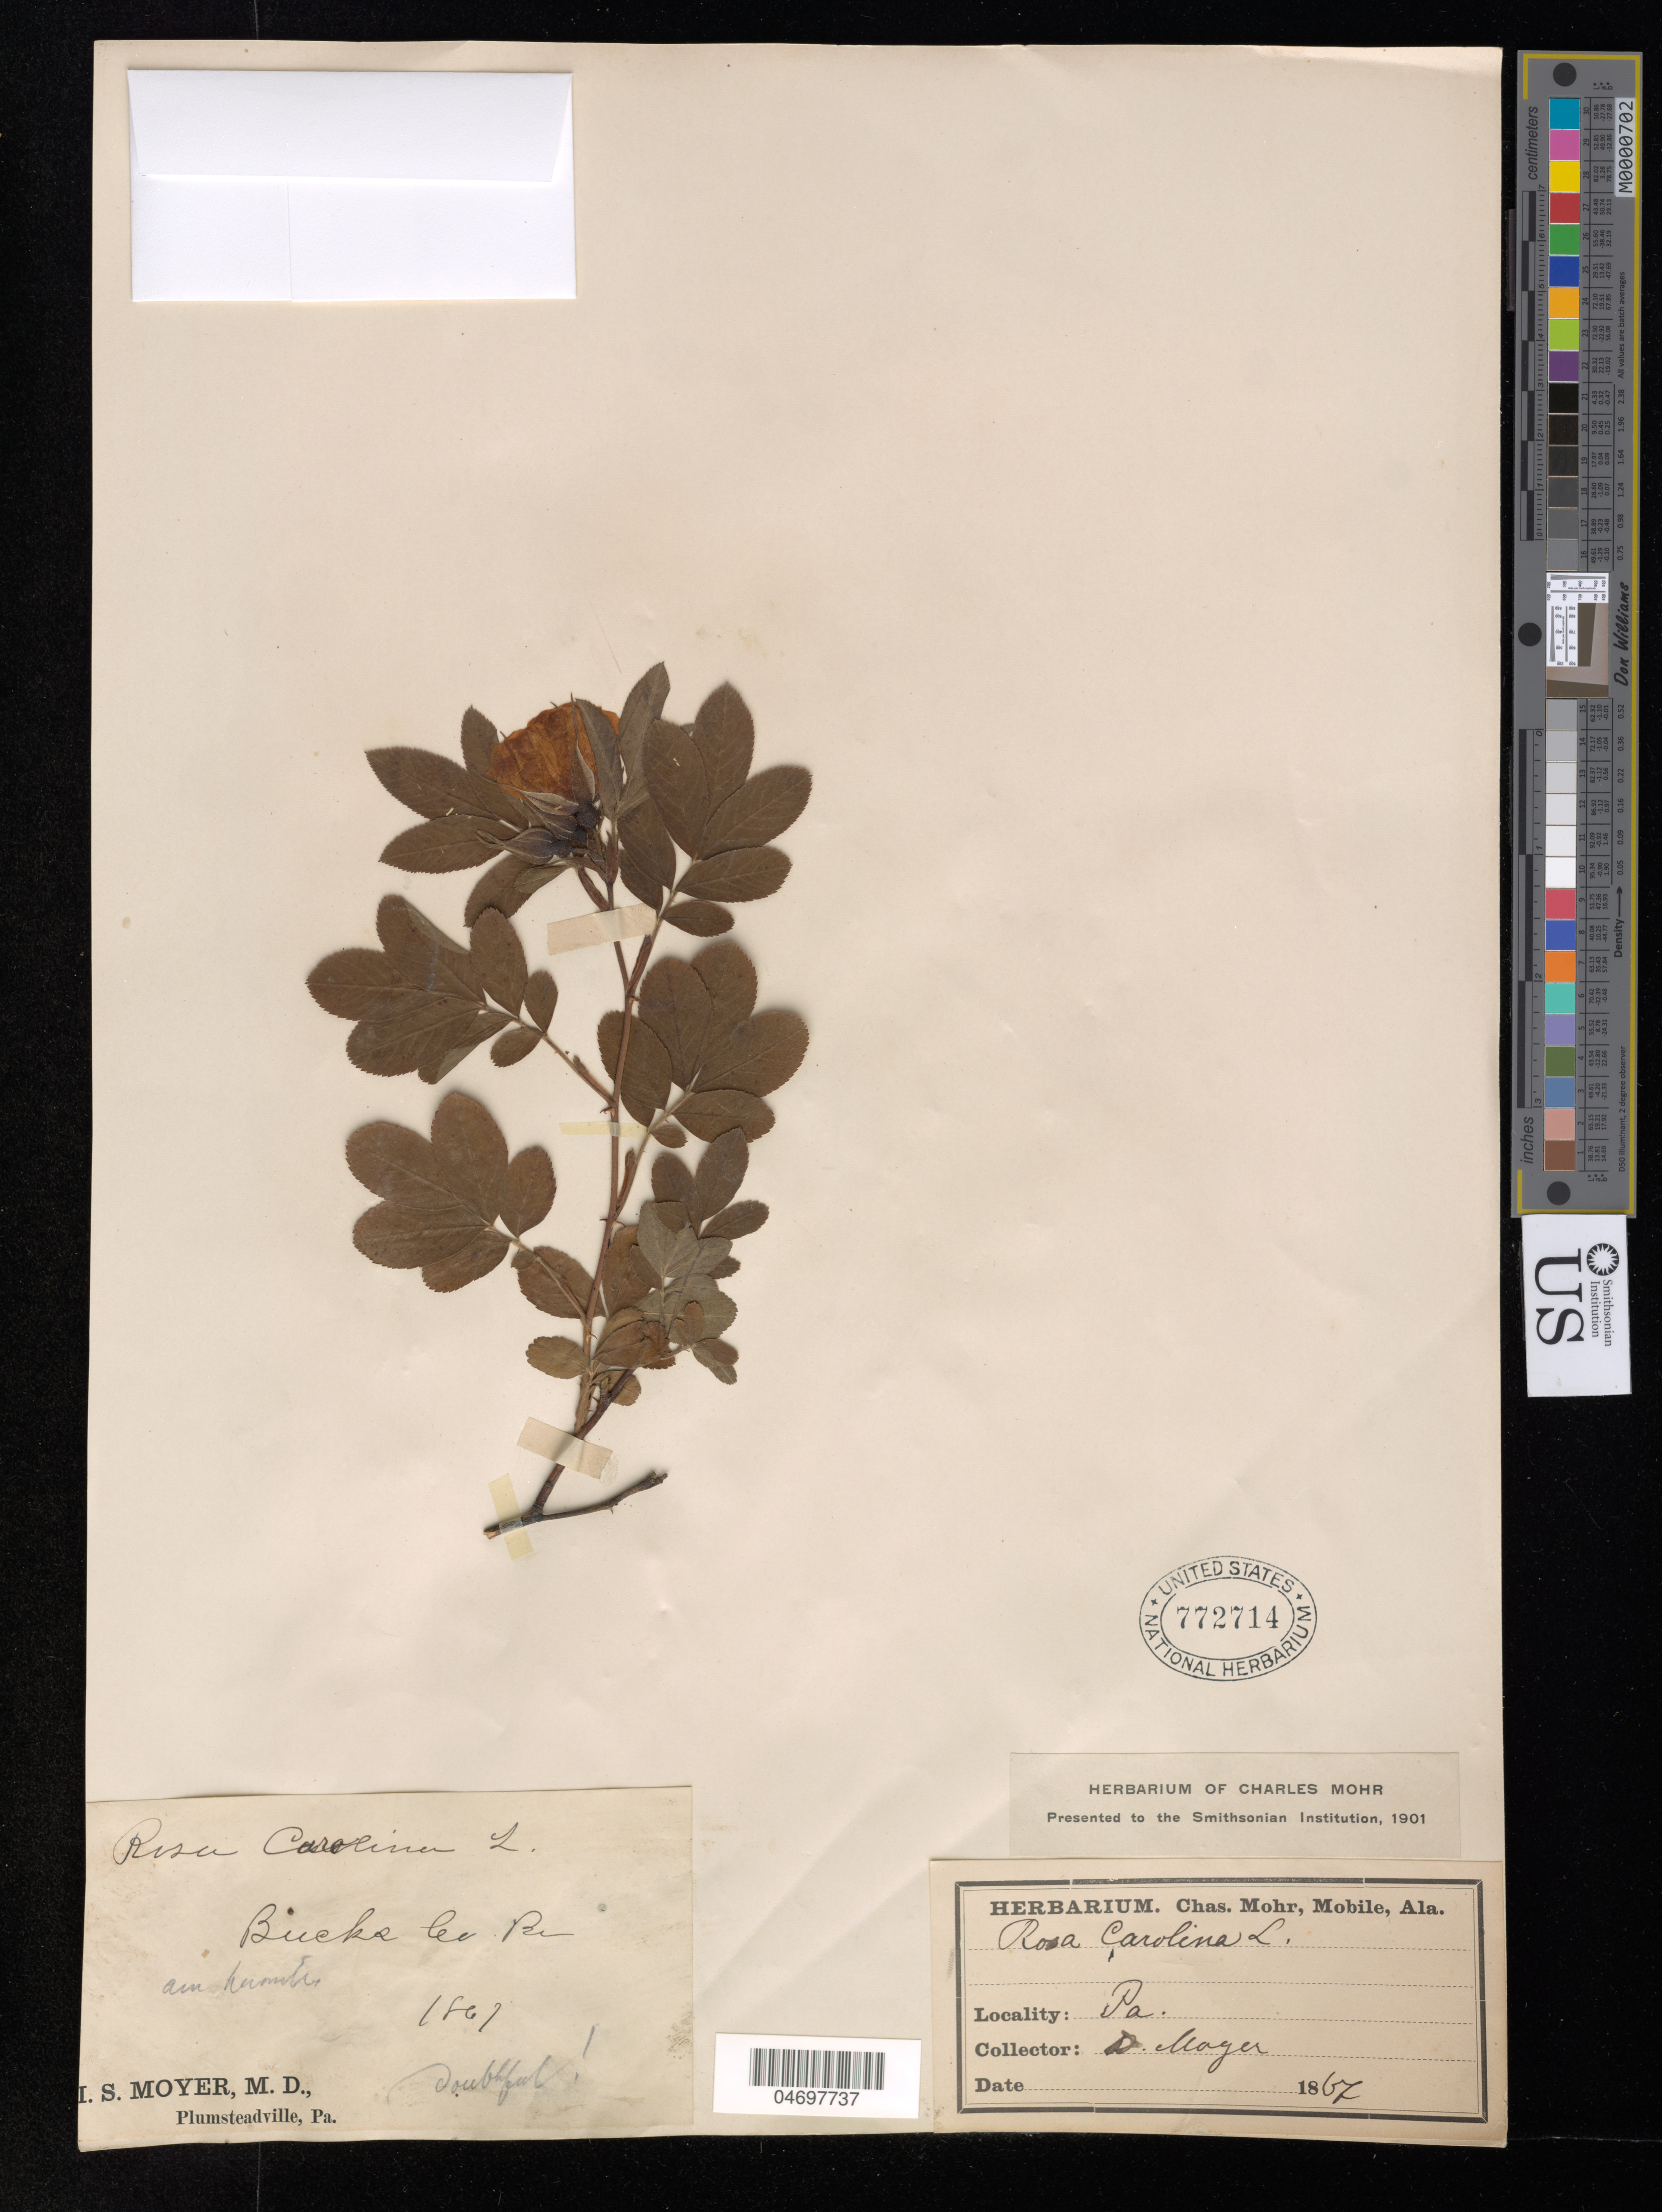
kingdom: Plantae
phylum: Tracheophyta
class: Magnoliopsida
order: Rosales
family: Rosaceae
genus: Rosa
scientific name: Rosa carolina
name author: L.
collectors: I. S. Moyer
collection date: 1861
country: United States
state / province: Pennsylvania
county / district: Bucks Co.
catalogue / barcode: US 772714